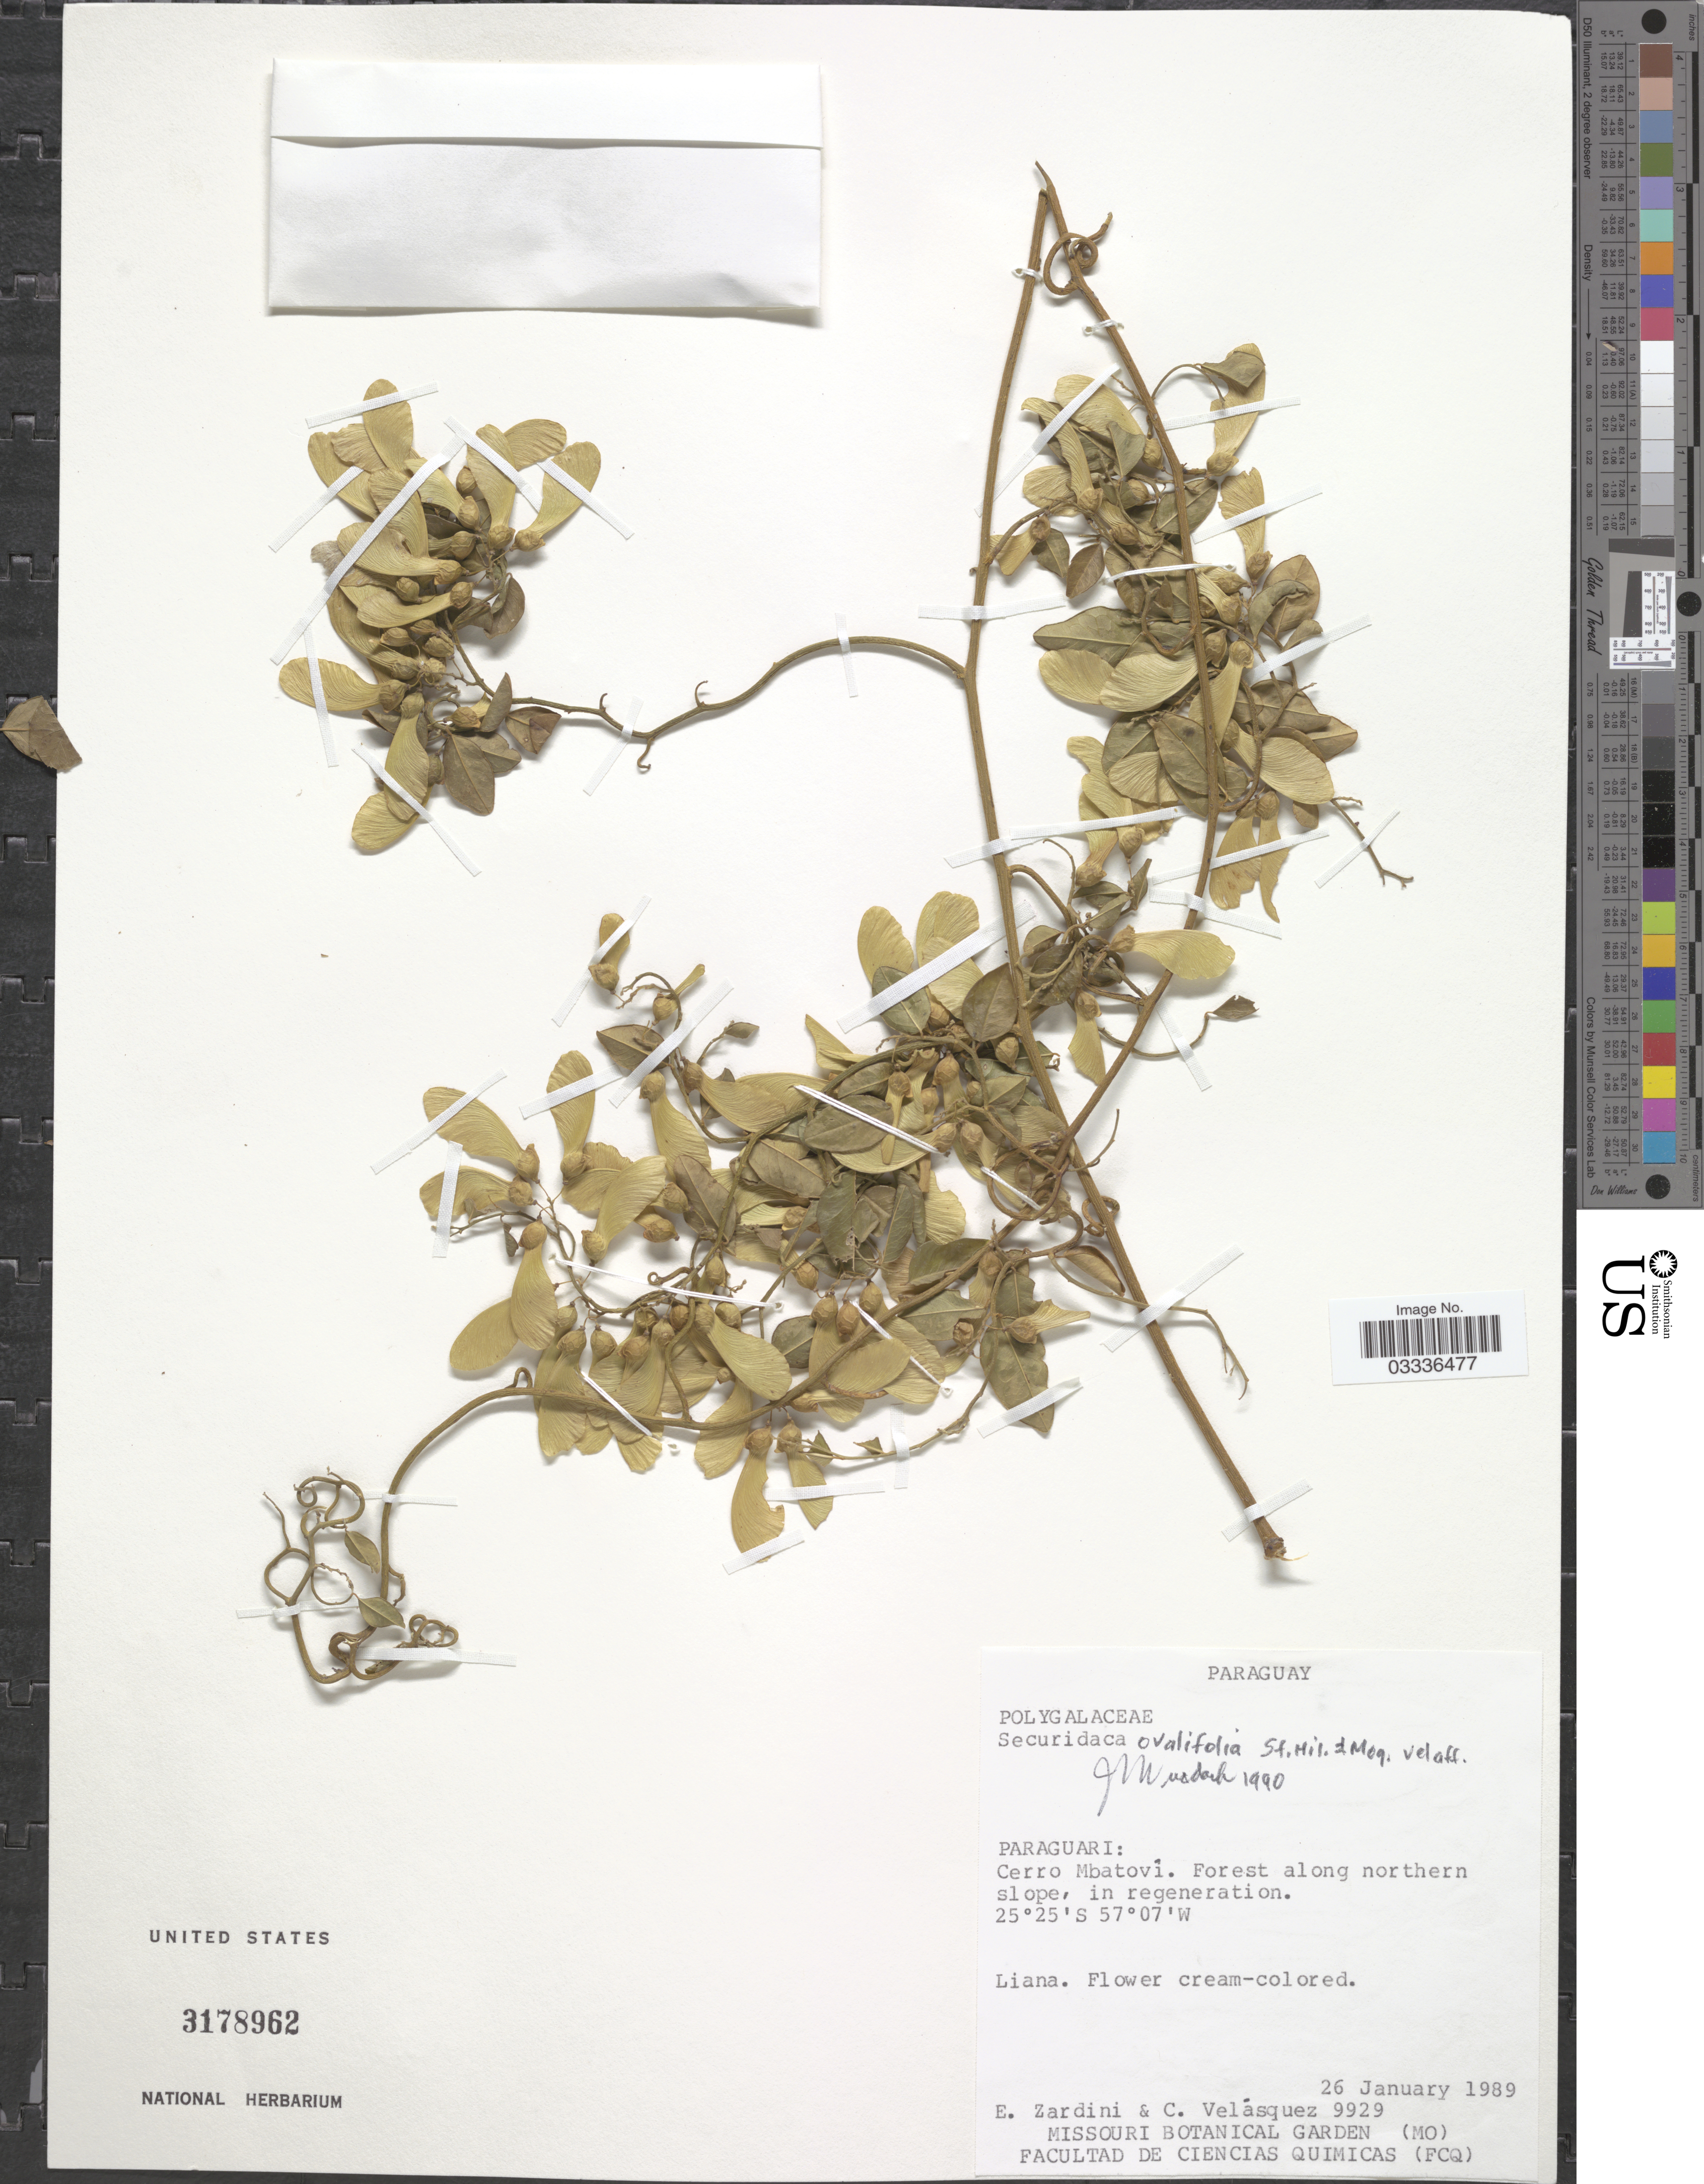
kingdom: Plantae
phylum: Tracheophyta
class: Magnoliopsida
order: Fabales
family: Polygalaceae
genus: Securidaca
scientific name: Securidaca ovalifolia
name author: A. St.-Hil.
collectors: E. Zardini & C. Velásquez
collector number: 9929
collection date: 1989-01-26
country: Paraguay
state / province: Paraguari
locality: Cerro Mbatoví. Forest along northern slope.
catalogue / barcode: US 3178962